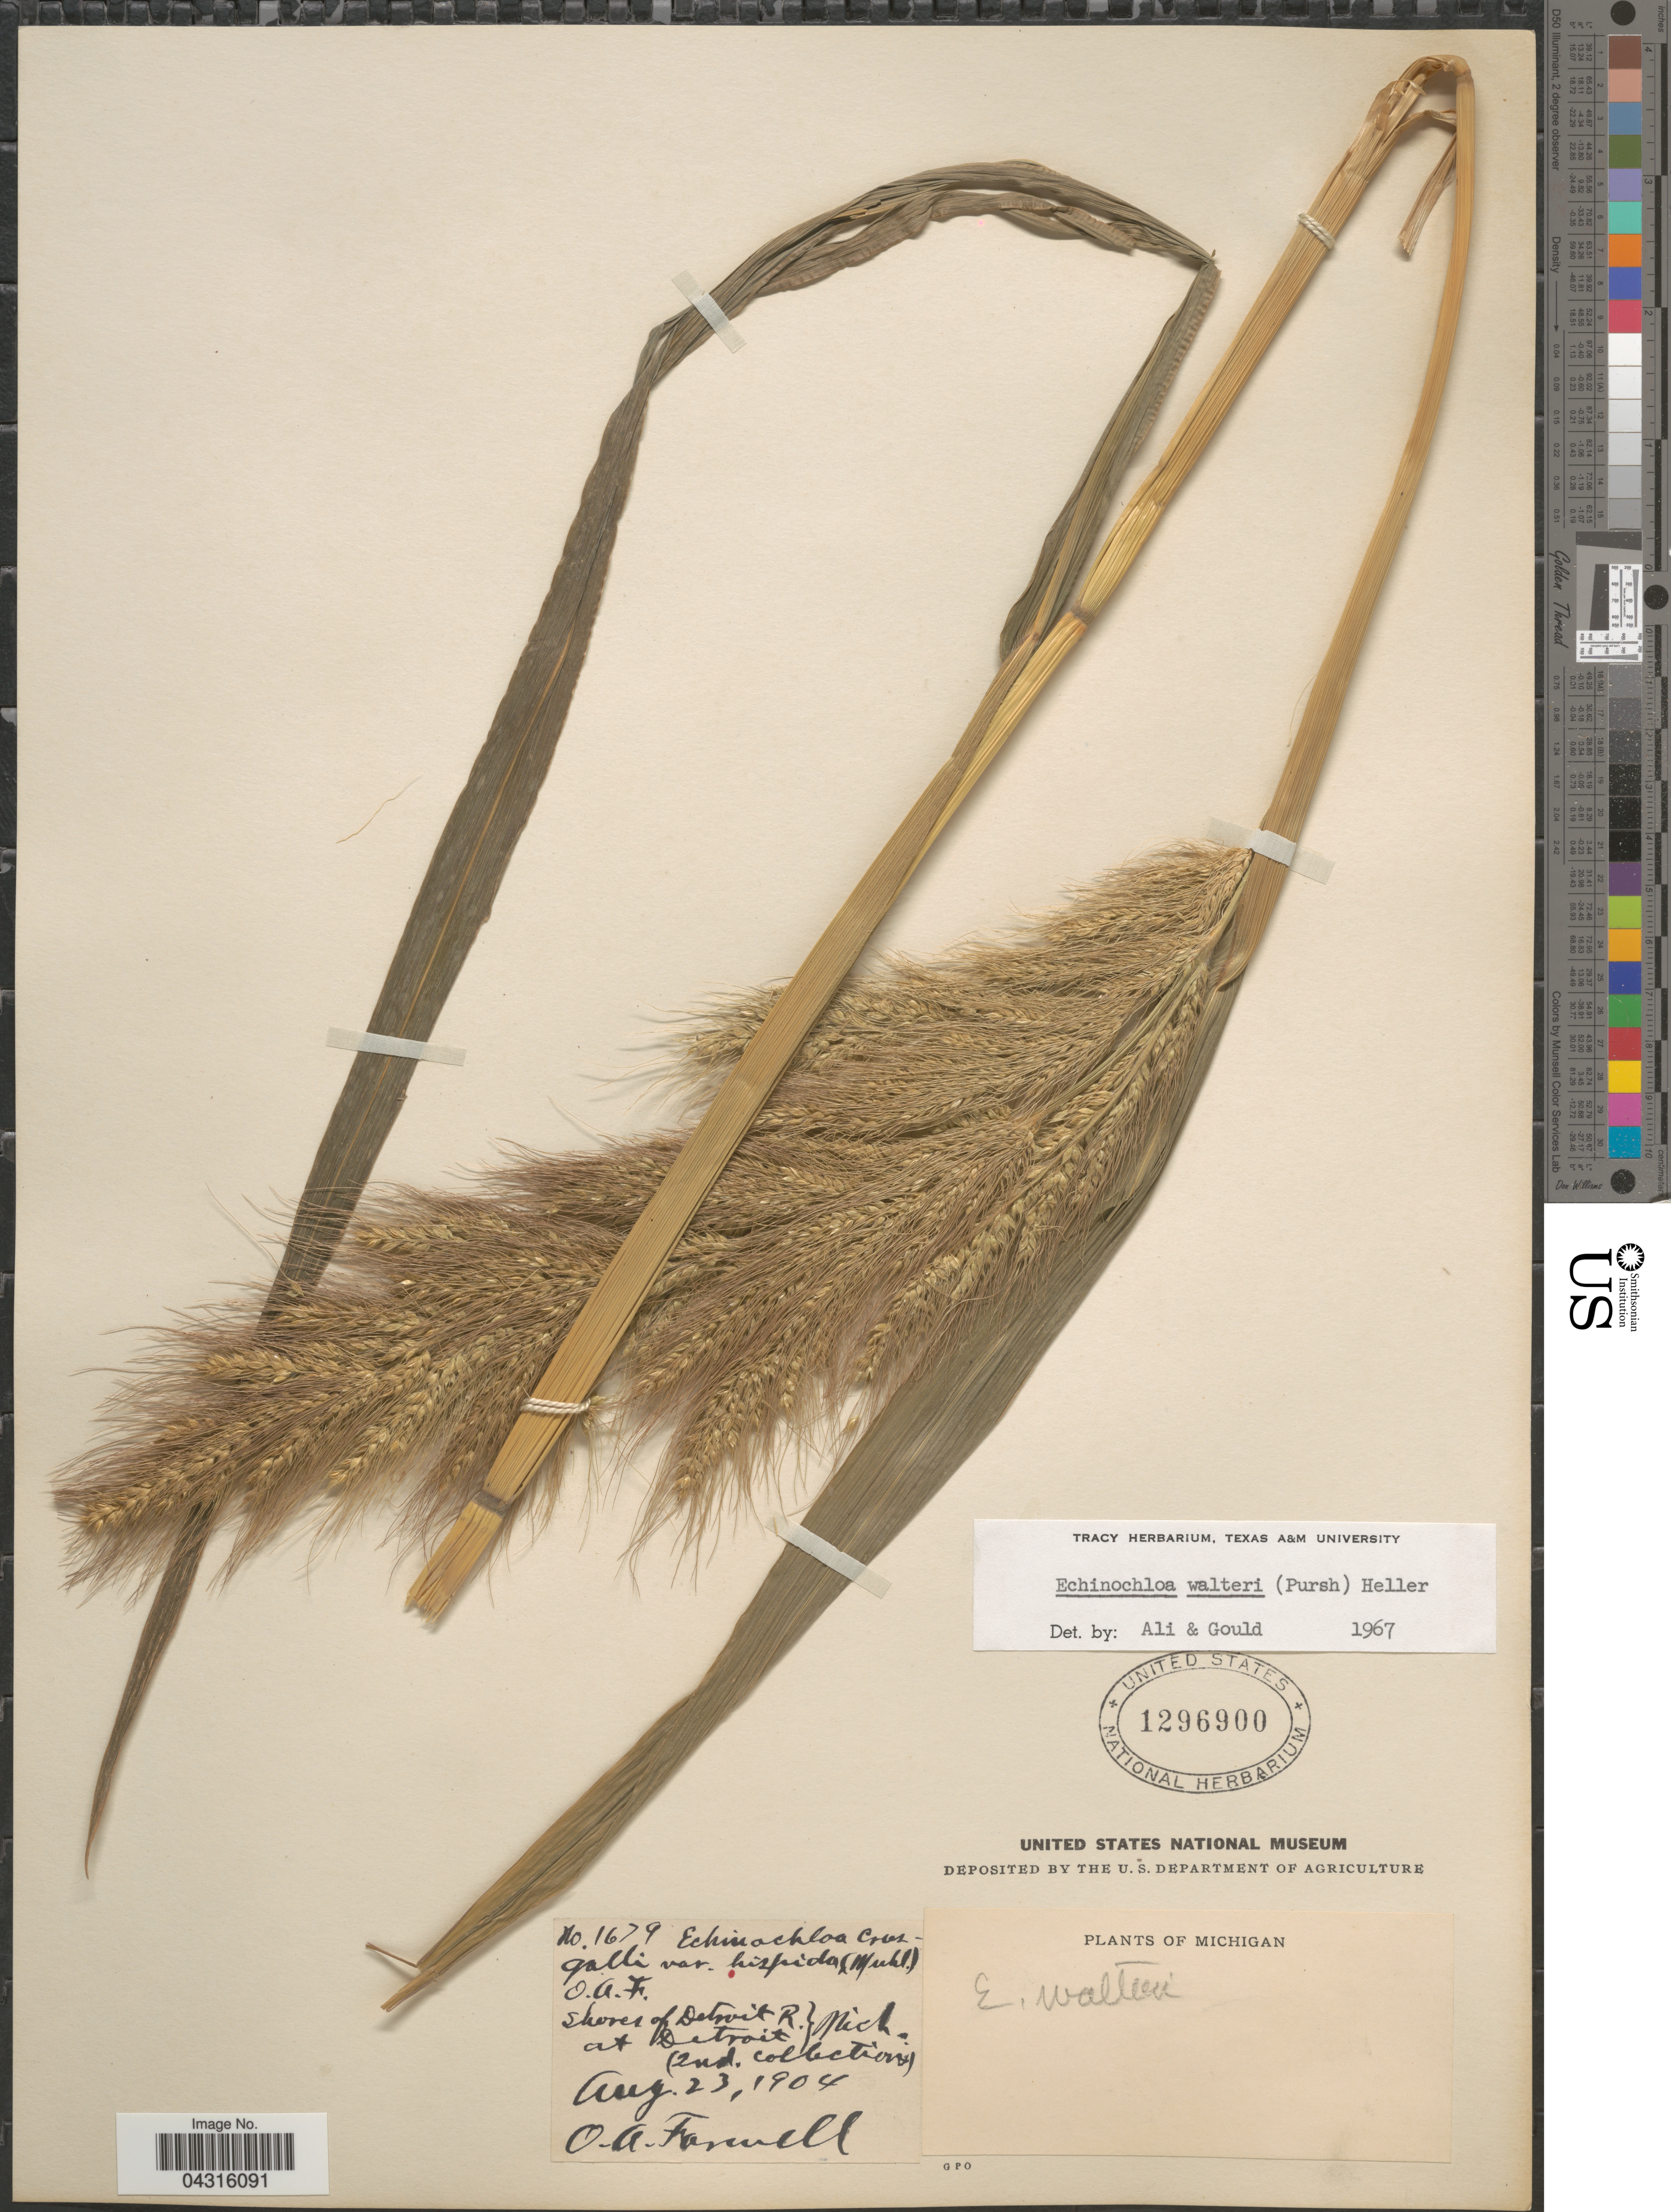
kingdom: Plantae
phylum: Tracheophyta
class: Liliopsida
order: Poales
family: Poaceae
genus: Echinochloa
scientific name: Echinochloa walteri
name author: (Pursh) A. Heller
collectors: O. Farwell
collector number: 1679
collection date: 1904-08-23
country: United States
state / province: Michigan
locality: Shores of Detroit R. At Detroit.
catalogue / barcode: US 1296900